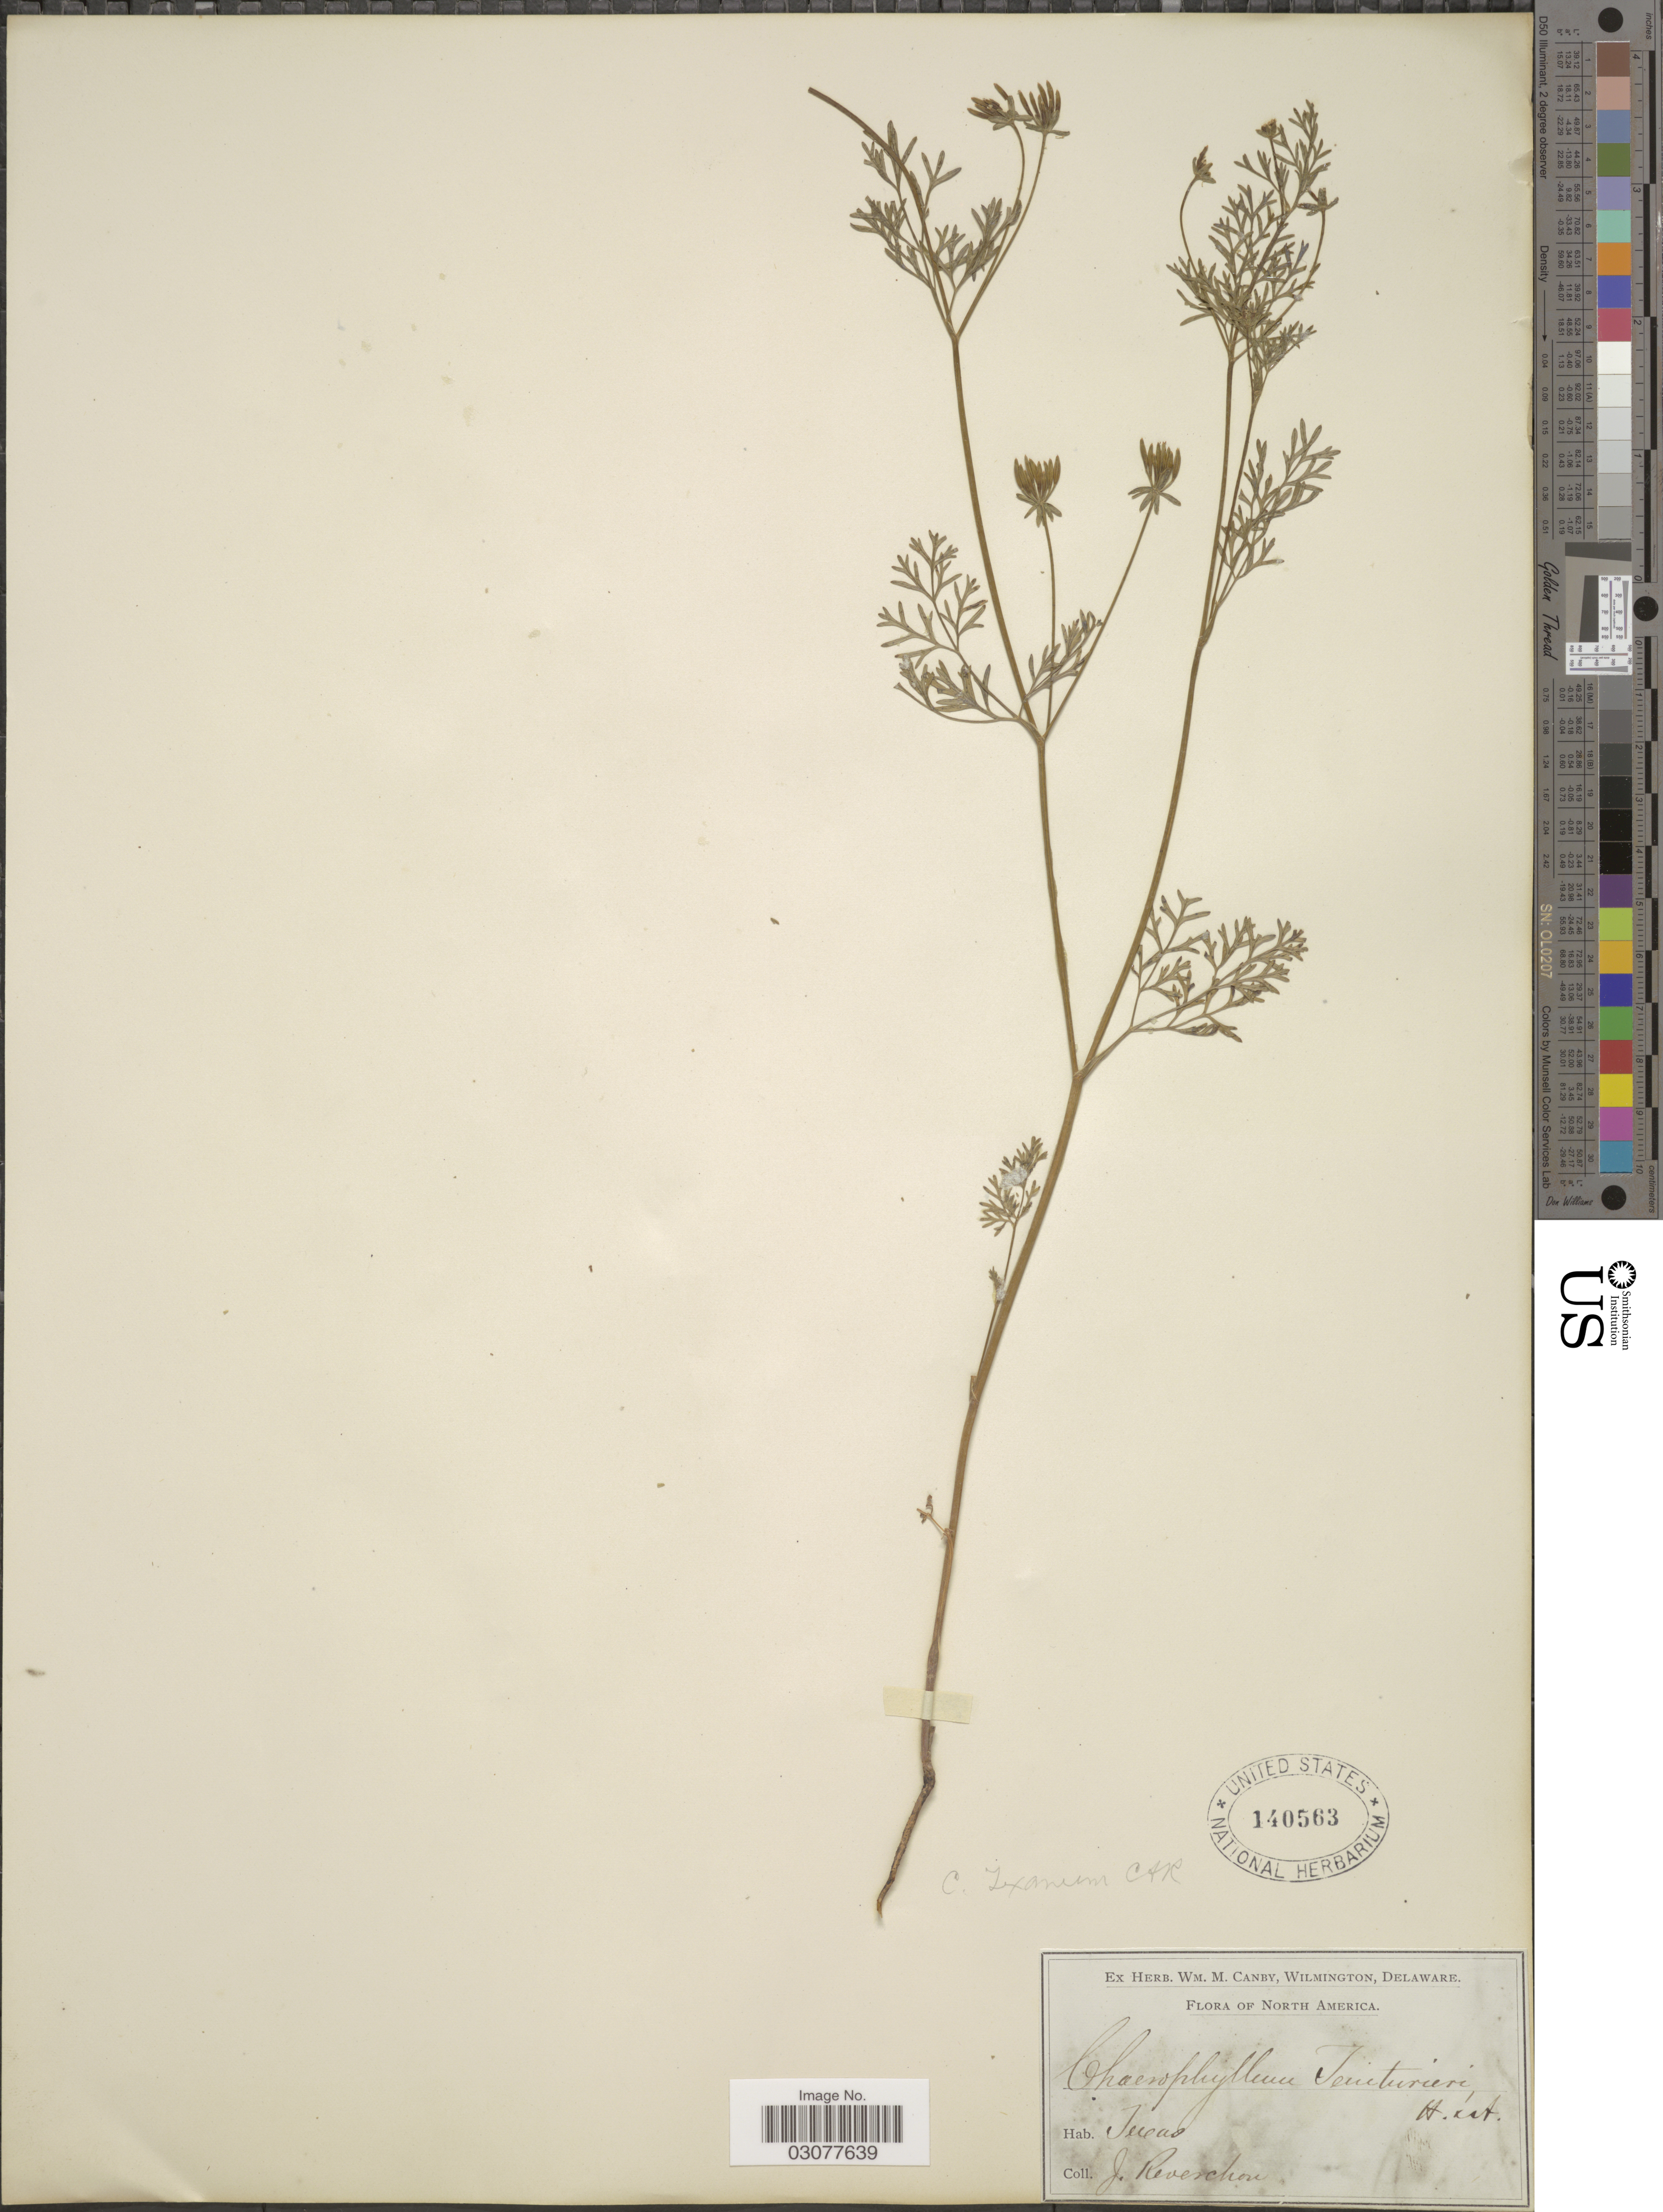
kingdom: Plantae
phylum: Tracheophyta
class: Magnoliopsida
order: Apiales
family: Apiaceae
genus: Chaerophyllum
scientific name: Chaerophyllum texanum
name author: J.M. Coult. & Rose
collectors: J. Reverchon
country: United States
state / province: Texas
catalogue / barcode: US 140563